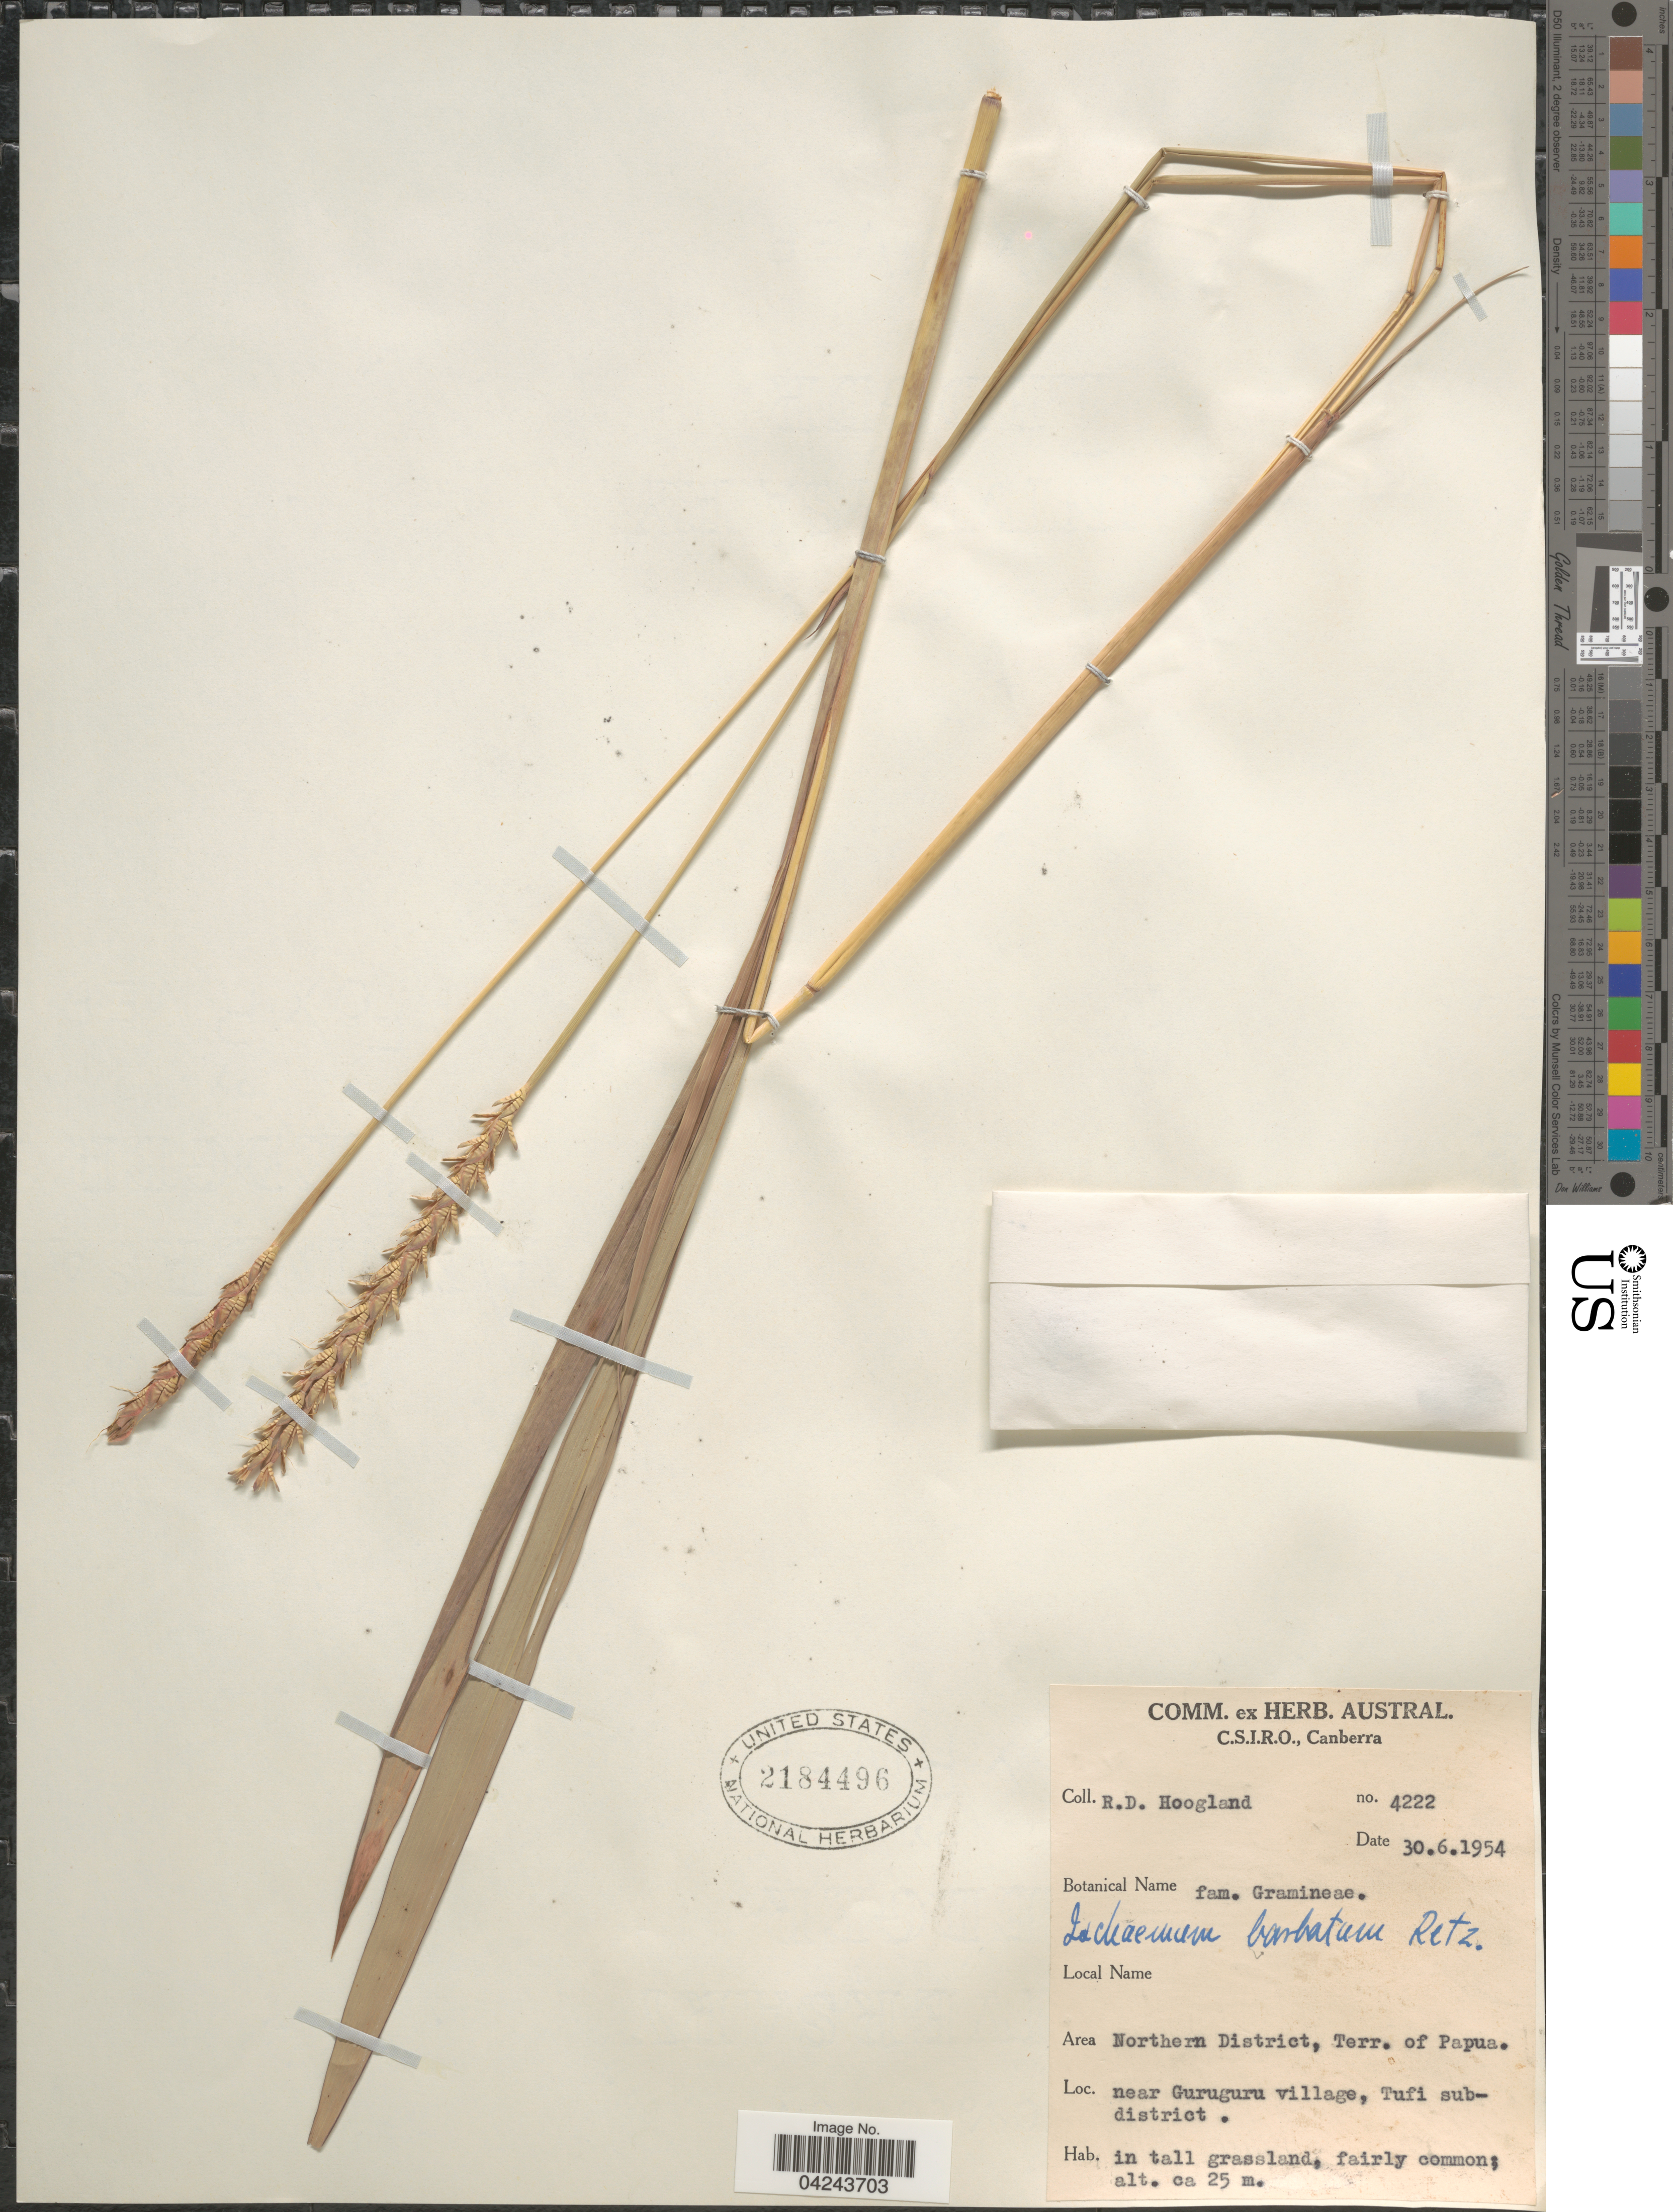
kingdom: Plantae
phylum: Tracheophyta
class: Liliopsida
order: Poales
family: Poaceae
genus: Ischaemum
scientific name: Ischaemum aristatum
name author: L.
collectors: R. D. Hoogland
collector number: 4222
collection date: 1954-06-30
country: Papua New Guinea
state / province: Northern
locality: Area Northern District. Near Guruguru village, Tufi subdistrict.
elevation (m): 25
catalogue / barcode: US 2184496